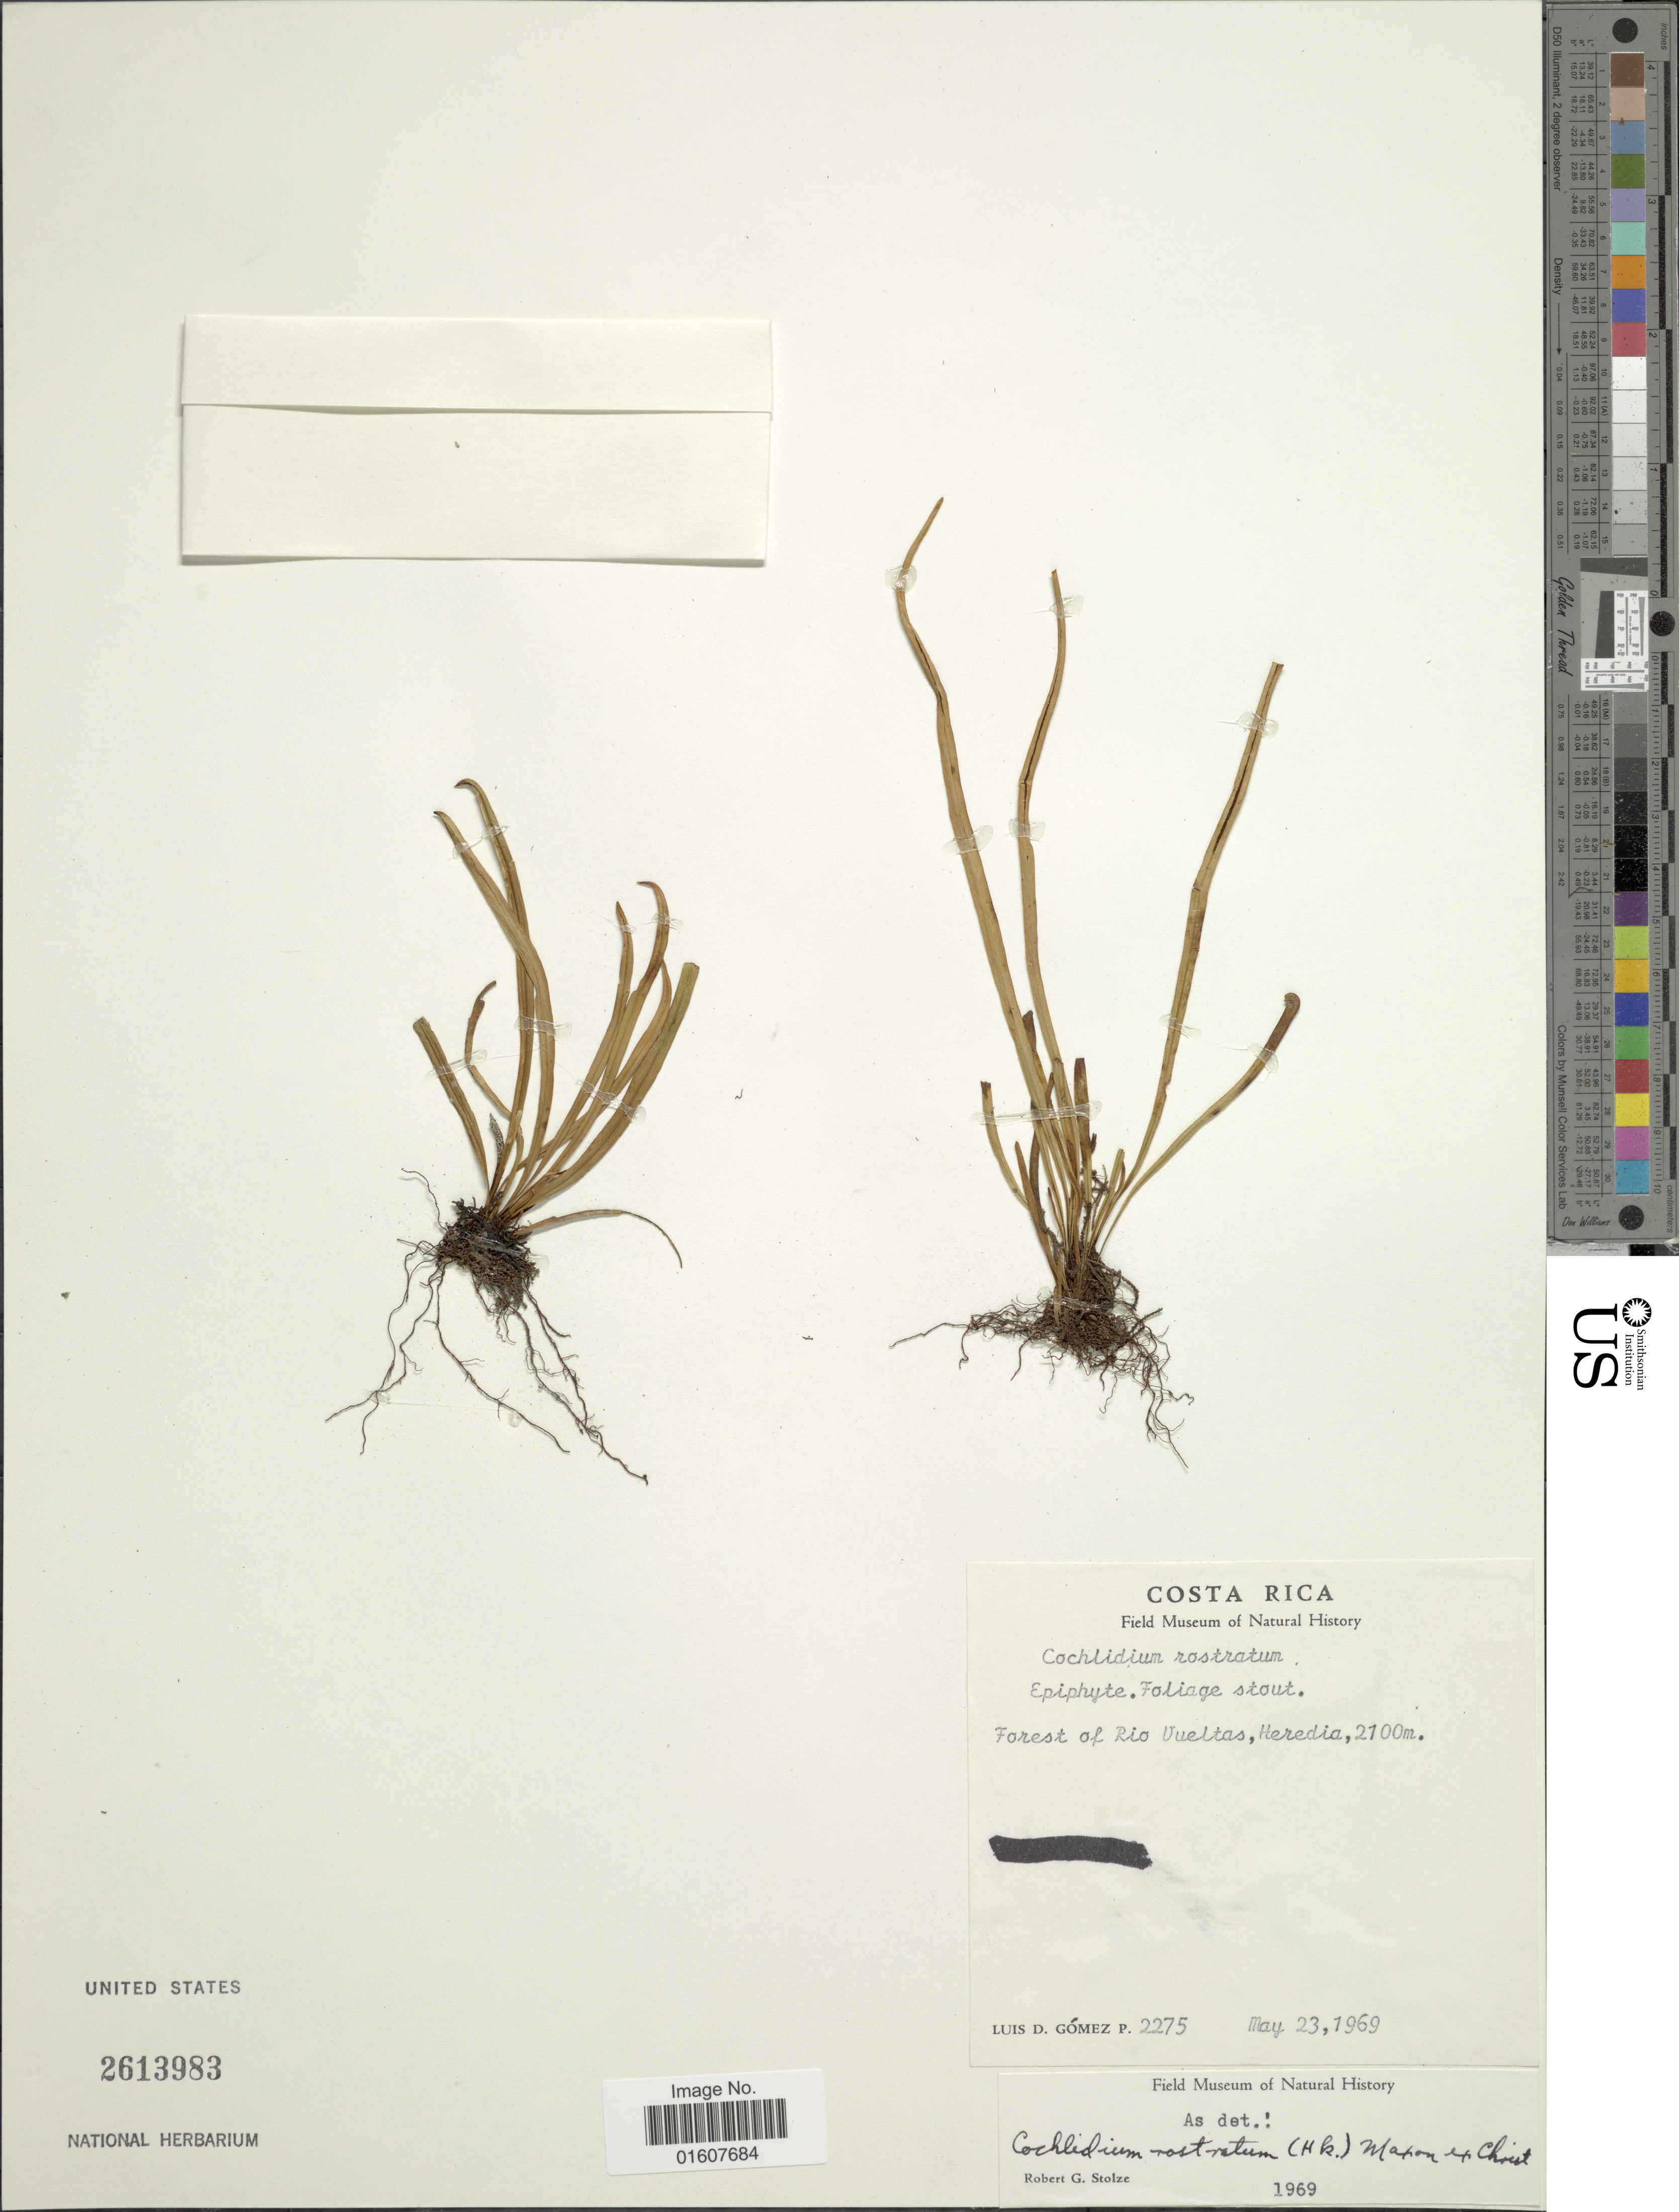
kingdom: Plantae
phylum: Tracheophyta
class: Polypodiopsida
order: Polypodiales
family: Polypodiaceae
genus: Cochlidium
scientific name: Cochlidium rostratum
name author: (Hook.) Maxon ex C. Chr.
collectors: L. D. Gómez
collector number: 2275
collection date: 1969-05-23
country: Costa Rica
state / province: Heredia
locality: Forest of Rio Vueltas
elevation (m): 2100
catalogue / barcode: US 2613983